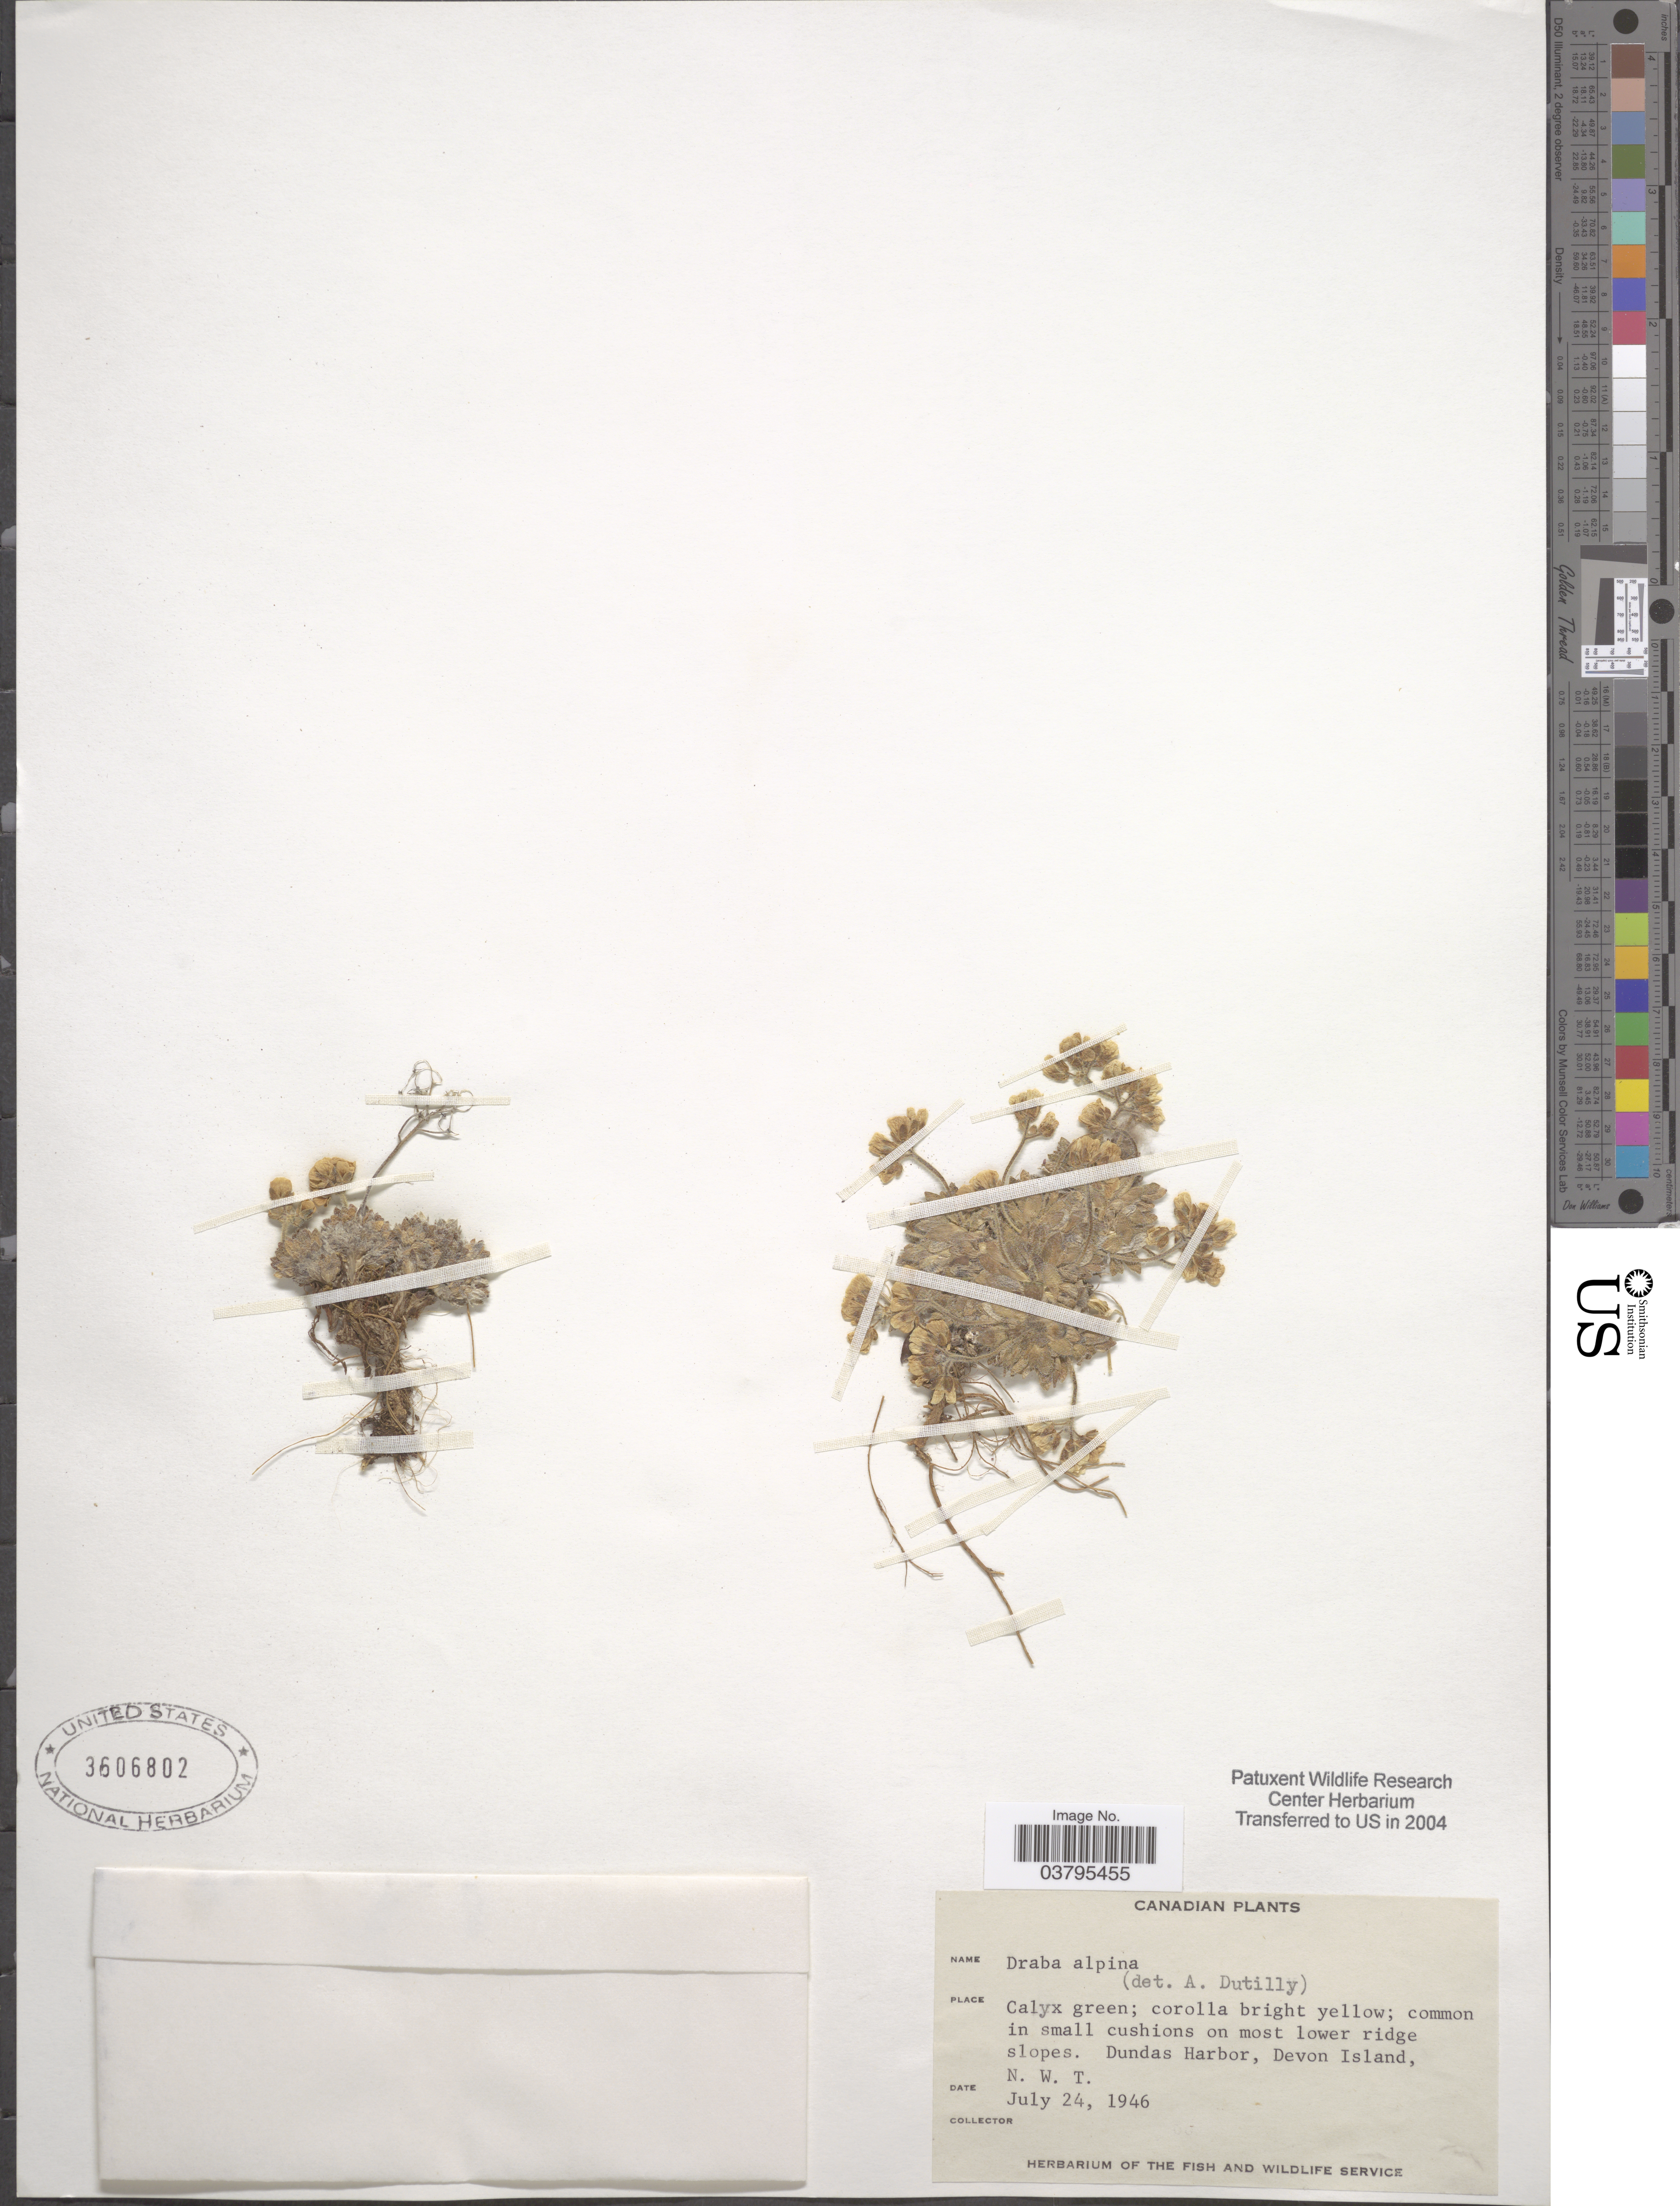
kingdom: Plantae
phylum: Tracheophyta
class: Magnoliopsida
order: Brassicales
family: Brassicaceae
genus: Draba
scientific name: Draba alpina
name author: L.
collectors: U.S. Fish and Wildlife Service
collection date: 1946-07-24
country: Canada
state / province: Northwest Territories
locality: Dundas Harbor, Devon Island.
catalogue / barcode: US 3606802